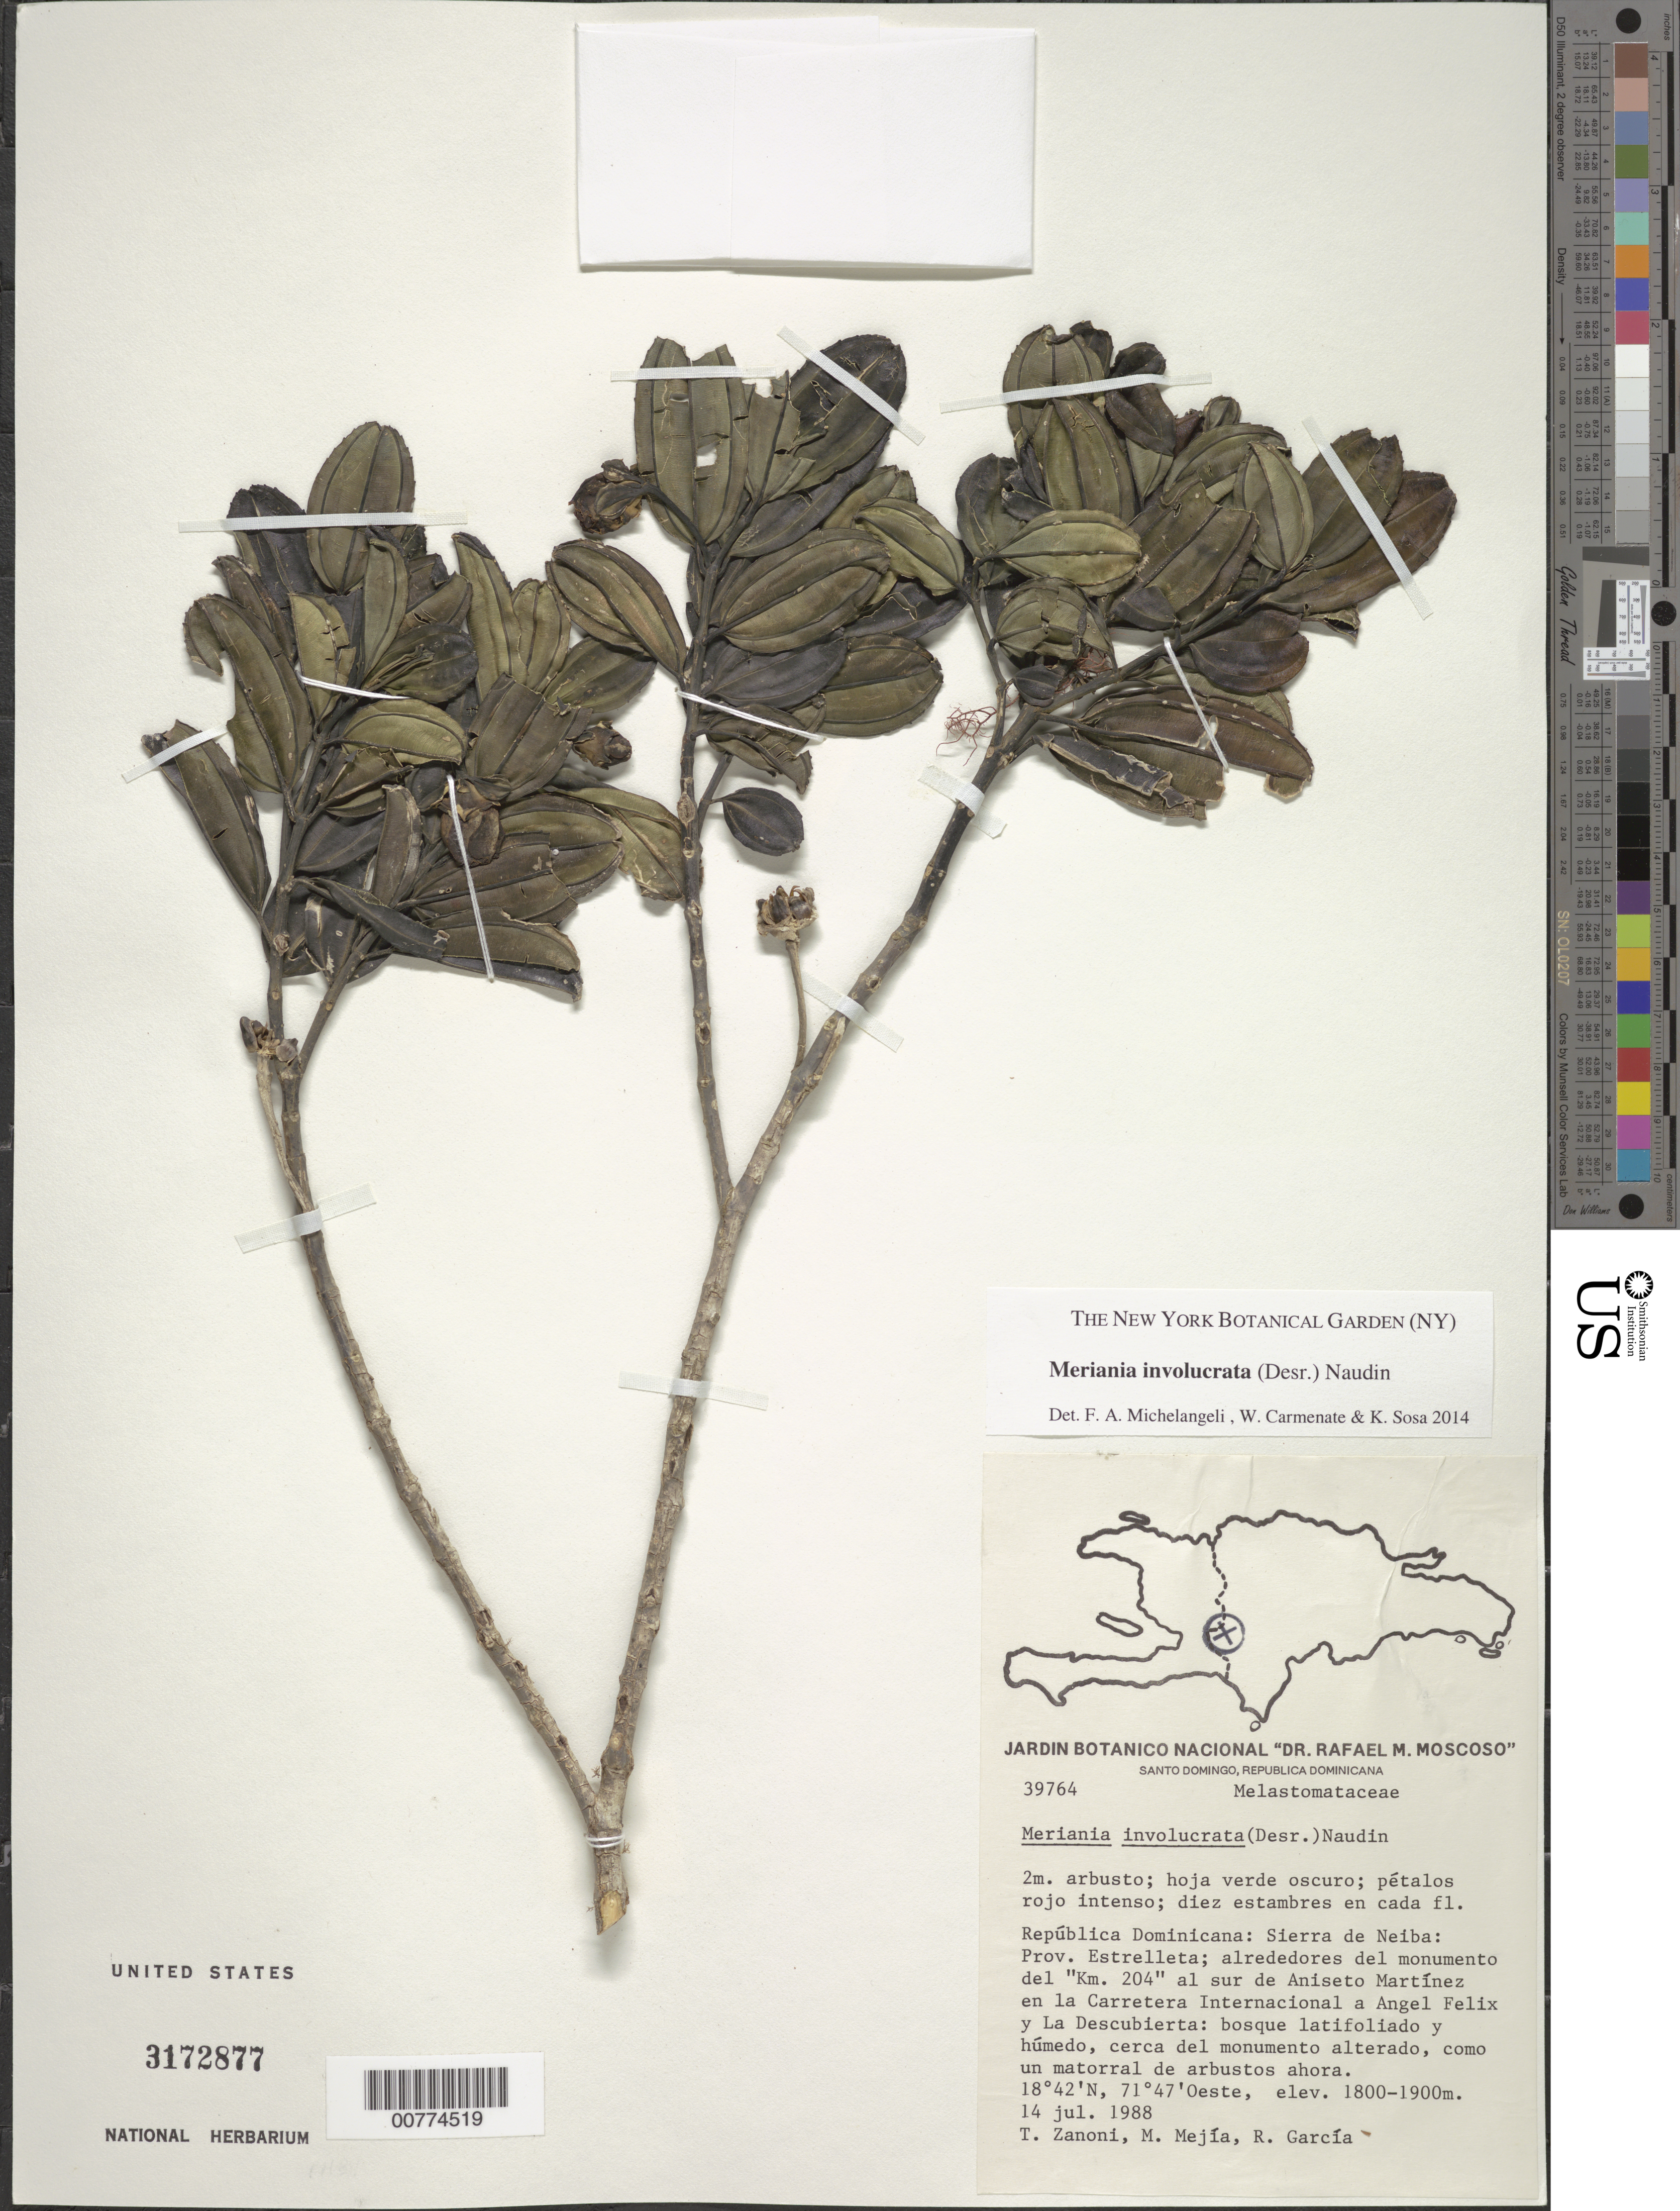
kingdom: Plantae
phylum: Tracheophyta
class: Magnoliopsida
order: Myrtales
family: Melastomataceae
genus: Meriania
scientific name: Meriania involucrata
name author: (Desr.) Naudin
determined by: Michelangeli, F. A.; Carmenate, W.; Sosa, K.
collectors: T. A. Zanoni, M. Mejia & R. G. García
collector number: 39764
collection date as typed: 14 Jul 1988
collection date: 1988-07-14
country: Dominican Republic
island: Hispaniola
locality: Sierra de Neiba; Province of Estrellata; sorroundings of monument from "Km 204" S of Aniseto Martínez in the Carretera Internacional to Angel Felix and La Descubierta.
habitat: Broad leaf forest, humid, close to disturbed monument, like a shrubs thicket.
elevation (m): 1800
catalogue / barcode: US 3172877